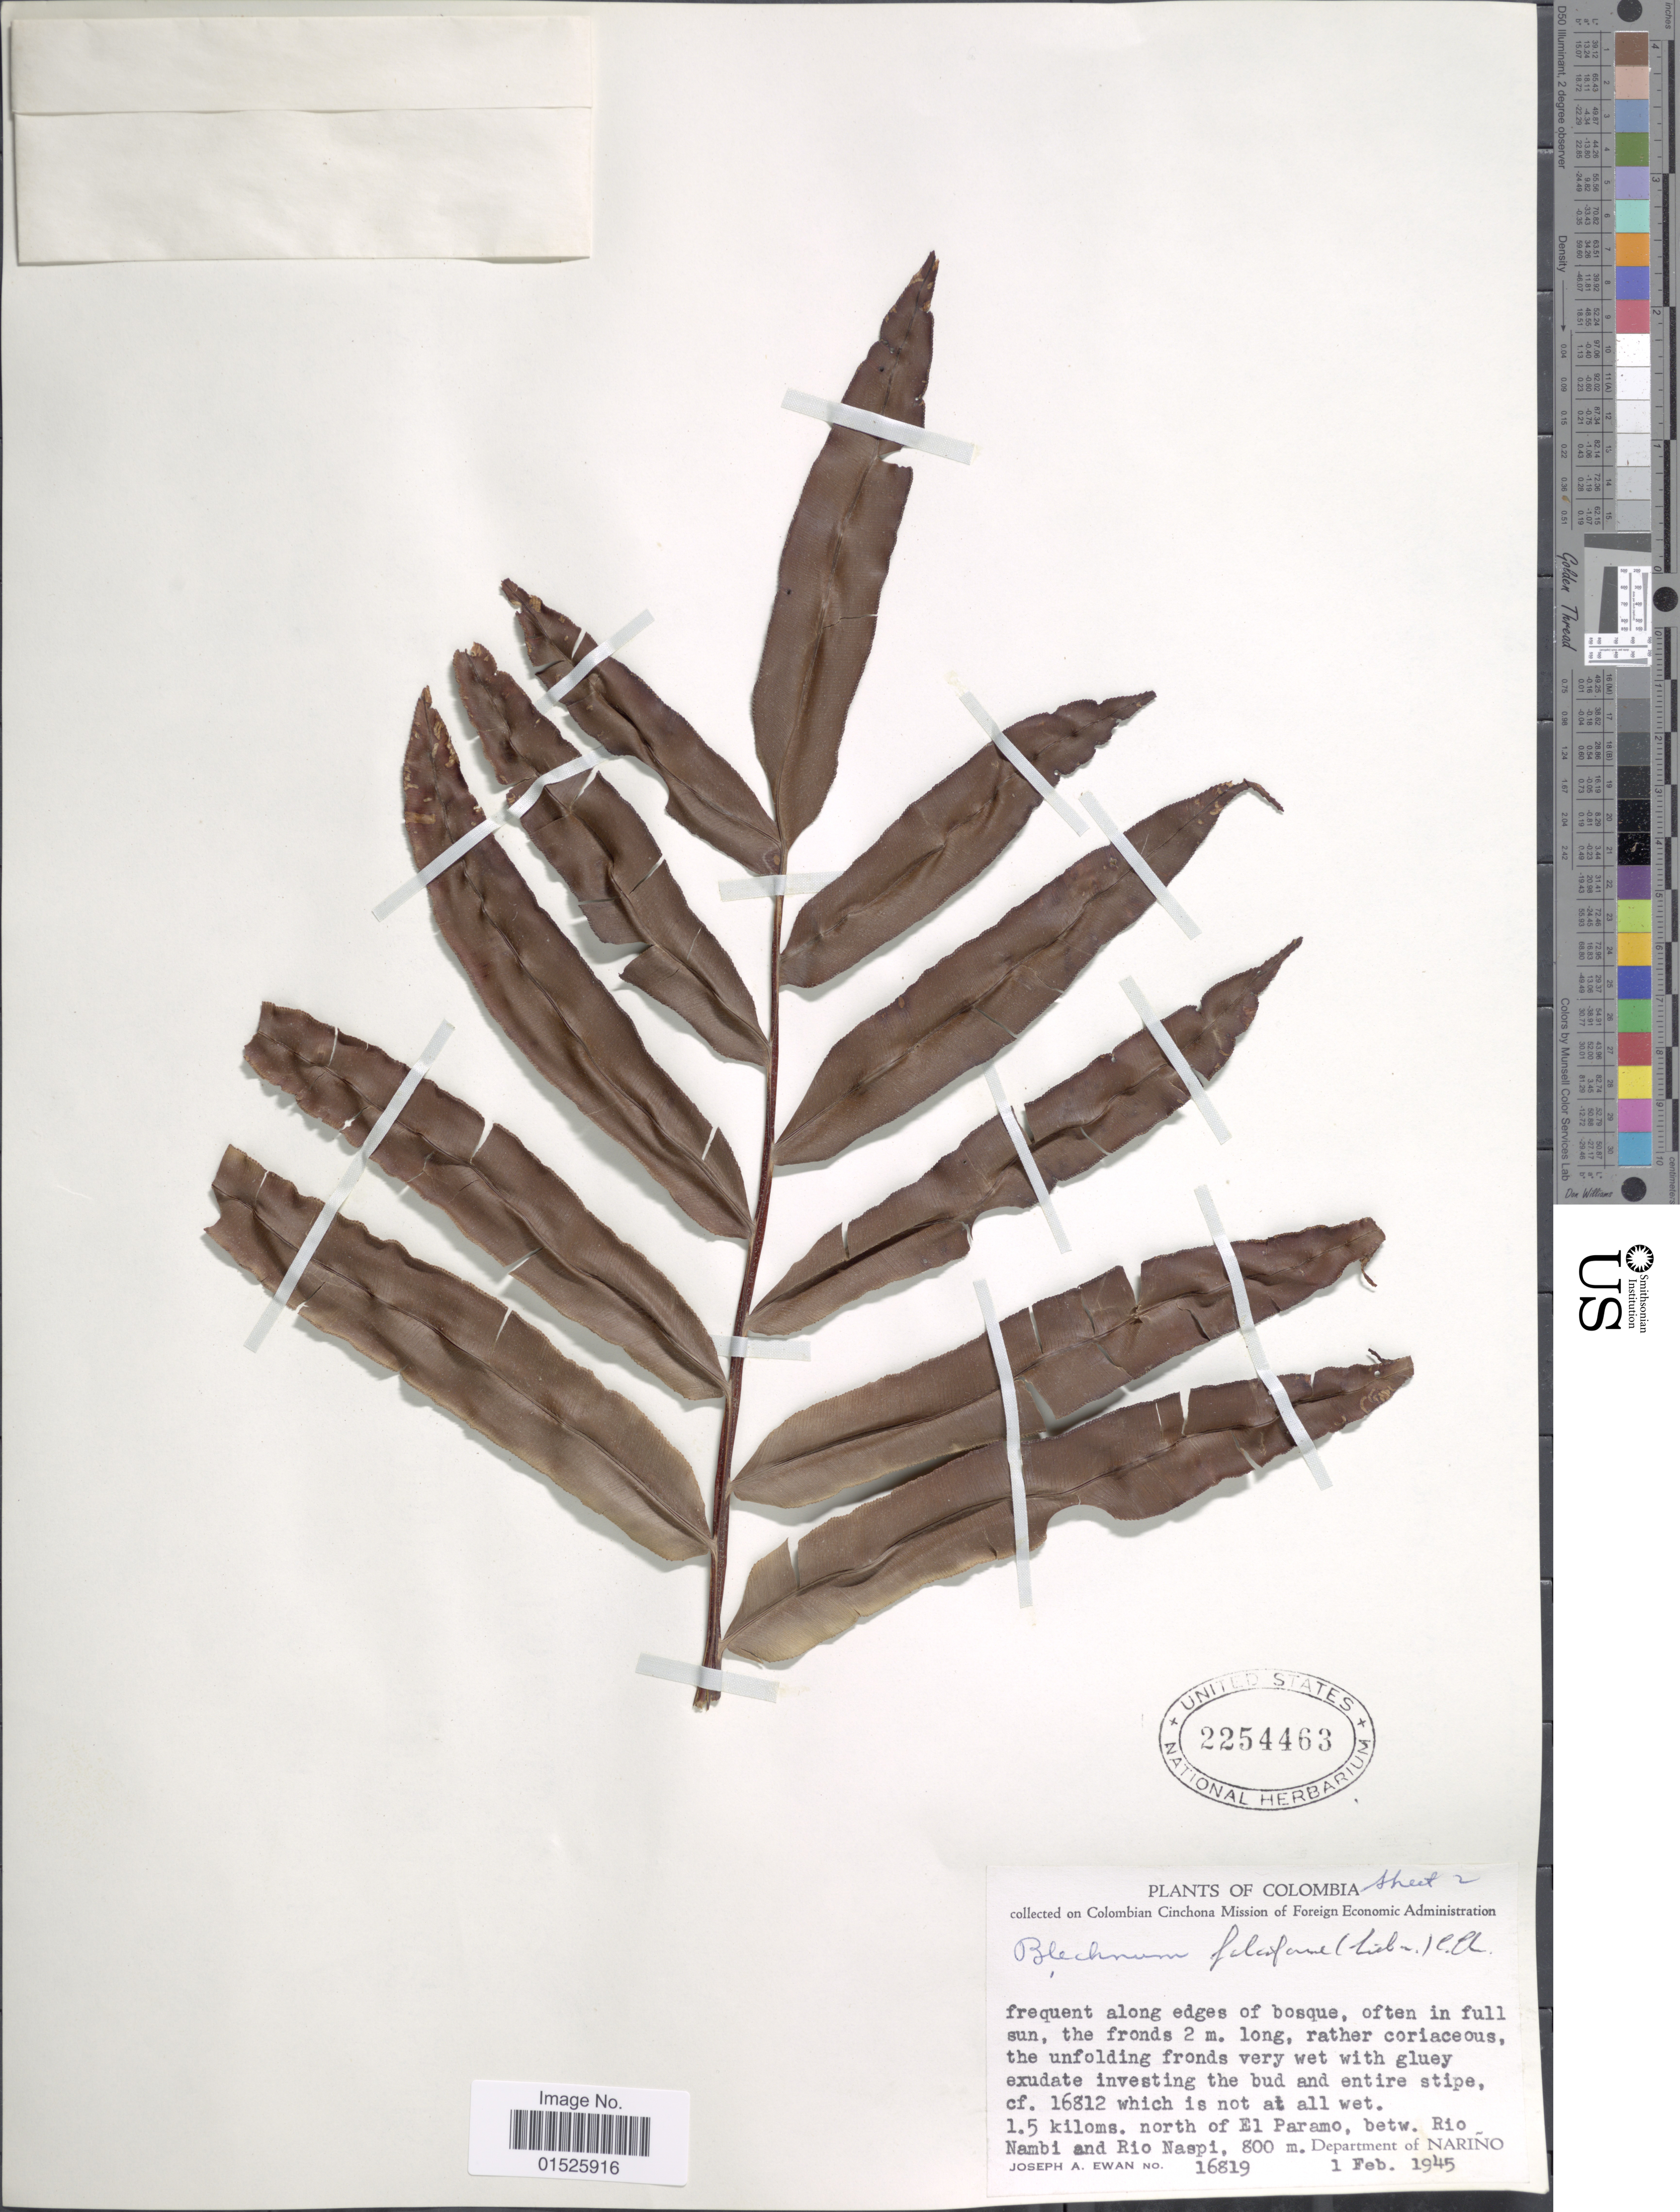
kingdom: Plantae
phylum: Tracheophyta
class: Polypodiopsida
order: Polypodiales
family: Blechnaceae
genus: Blechnum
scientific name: Blechnum falciforme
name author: (Liebm.) C. Chr.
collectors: J. A. Ewan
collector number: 16819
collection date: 1945-02-01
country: Colombia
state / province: Nariño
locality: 1.5 kiloms. north of El Paramo, betw. Rio Nambi and Rio Naspi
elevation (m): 800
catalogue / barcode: US 2254463